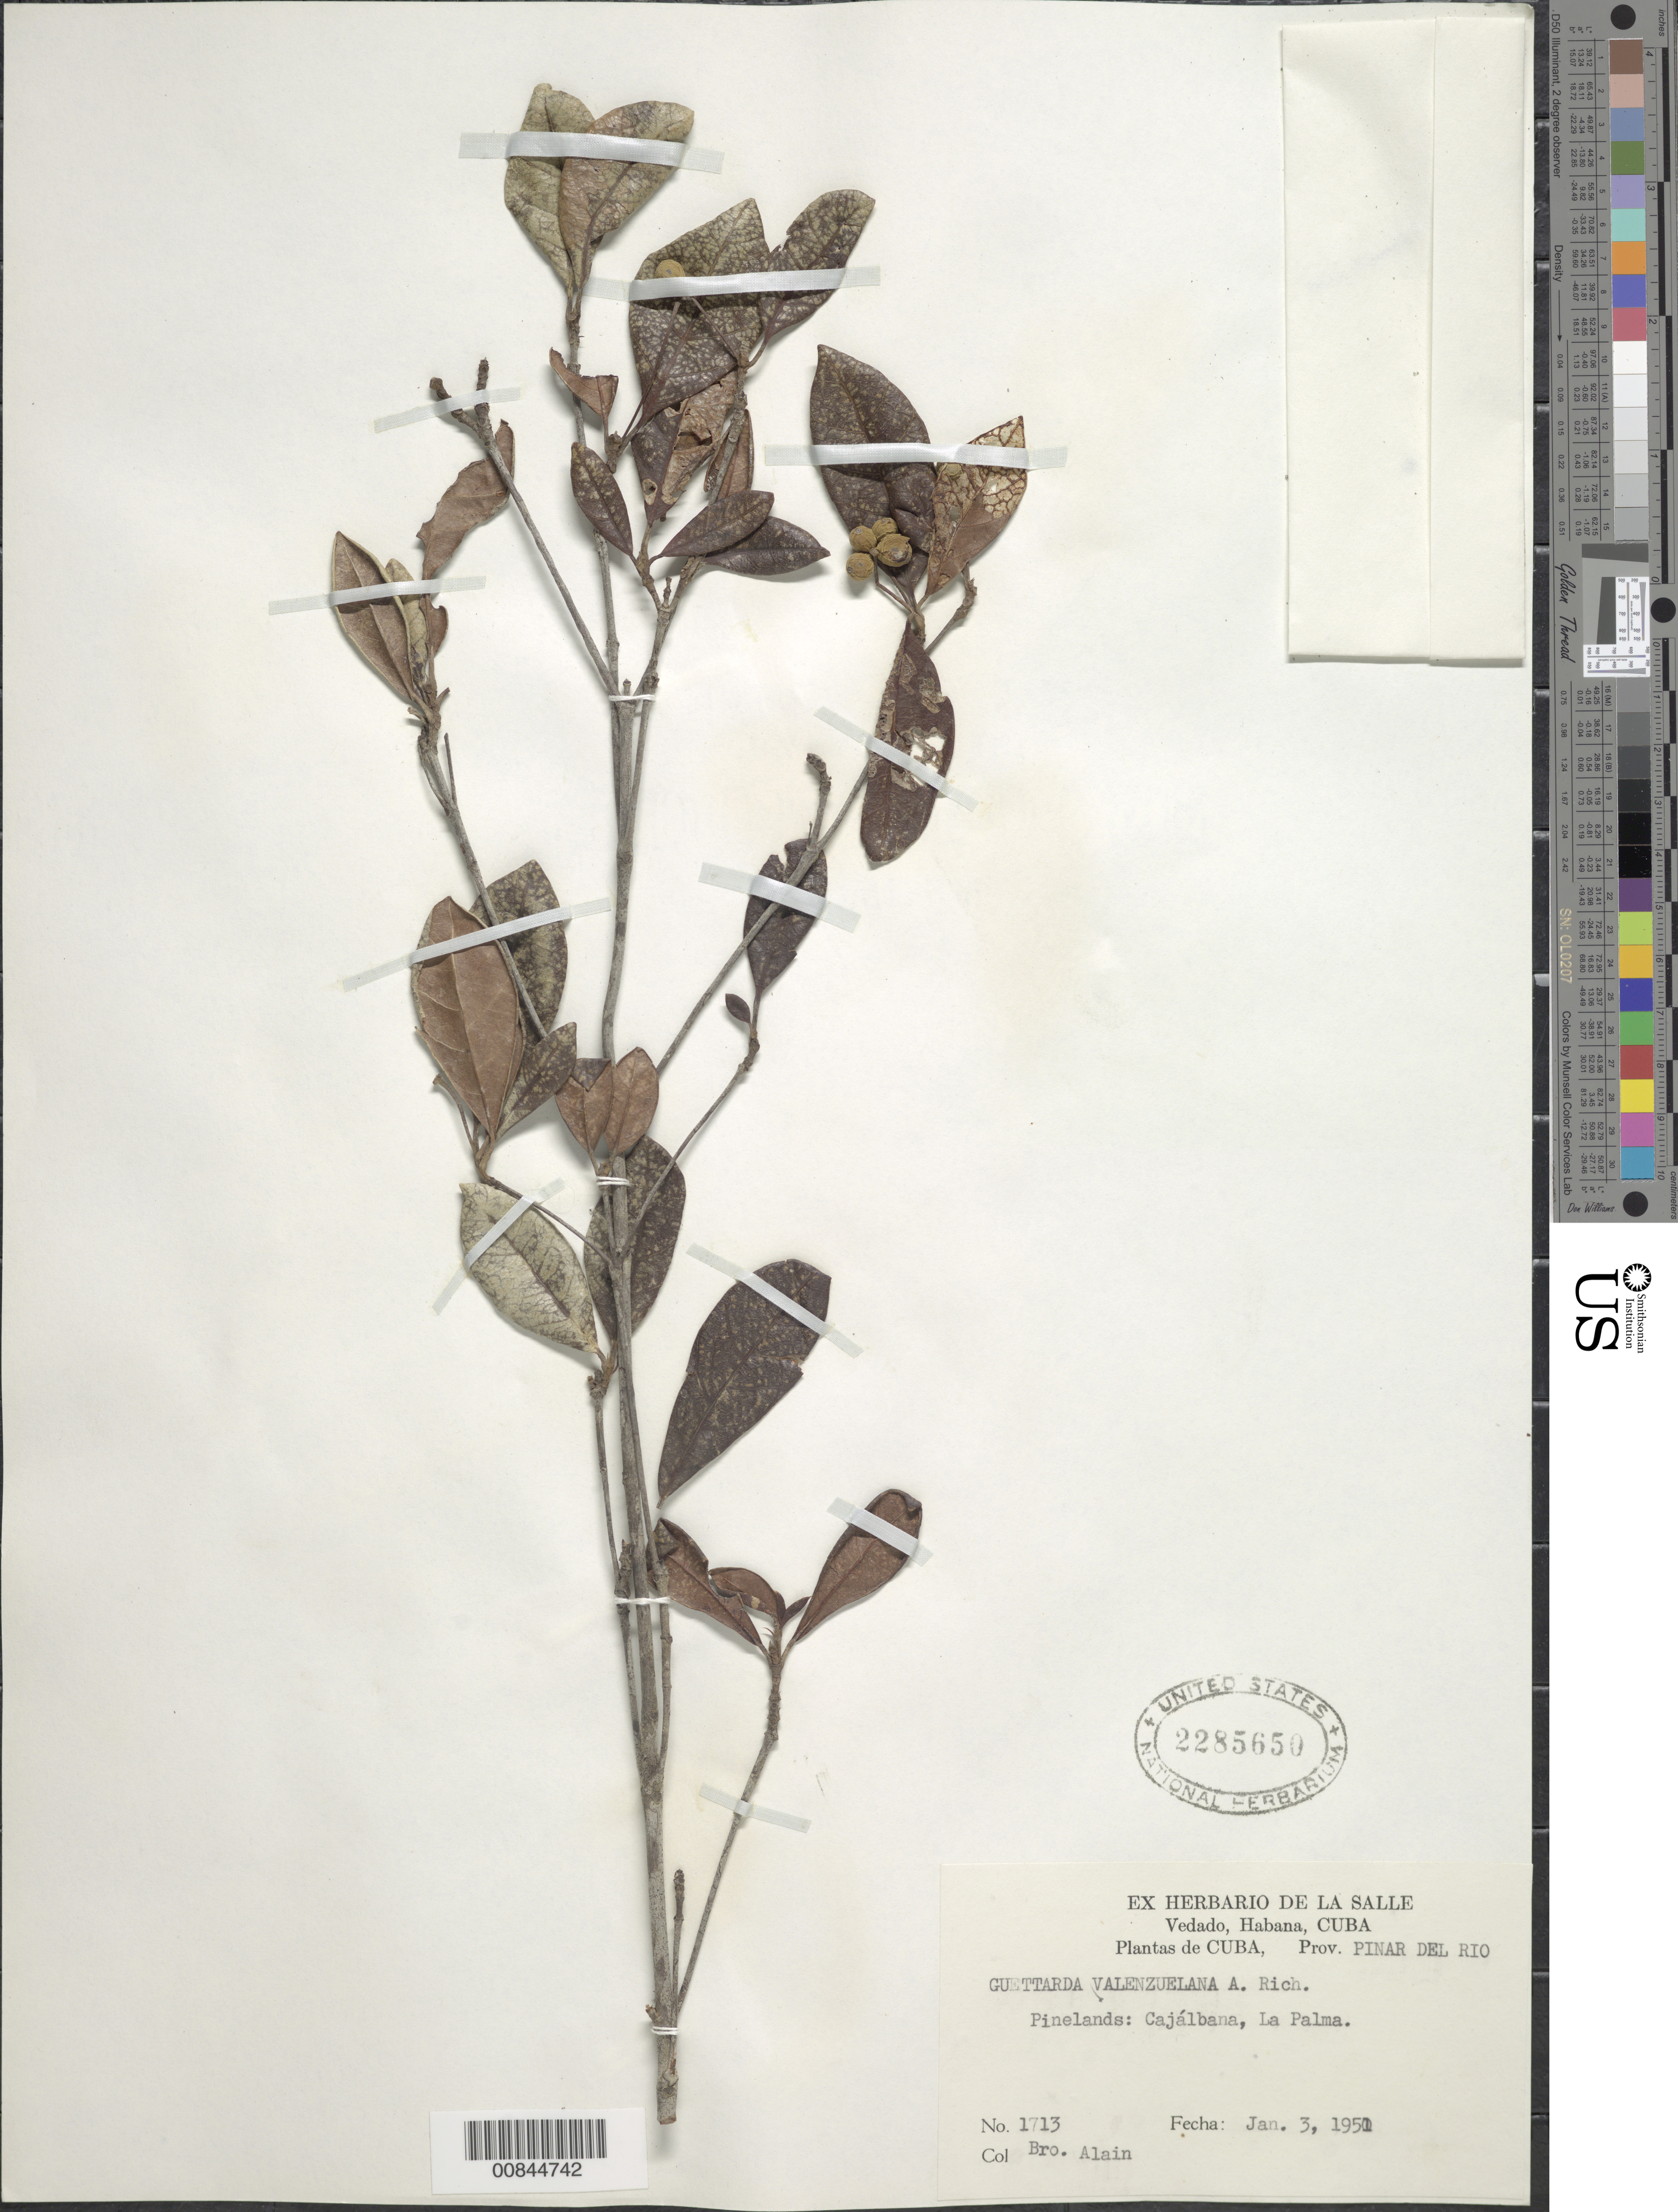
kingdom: Plantae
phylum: Tracheophyta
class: Magnoliopsida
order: Gentianales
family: Rubiaceae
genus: Guettarda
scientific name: Guettarda valenzuelana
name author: A. Rich.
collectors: A. H. Liogier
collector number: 1713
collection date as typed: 03 Jan 1951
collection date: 1951-01-03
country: Cuba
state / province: Pinar del Río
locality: Cajálbana, La Palma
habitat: Pinelands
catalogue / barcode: US 2285650